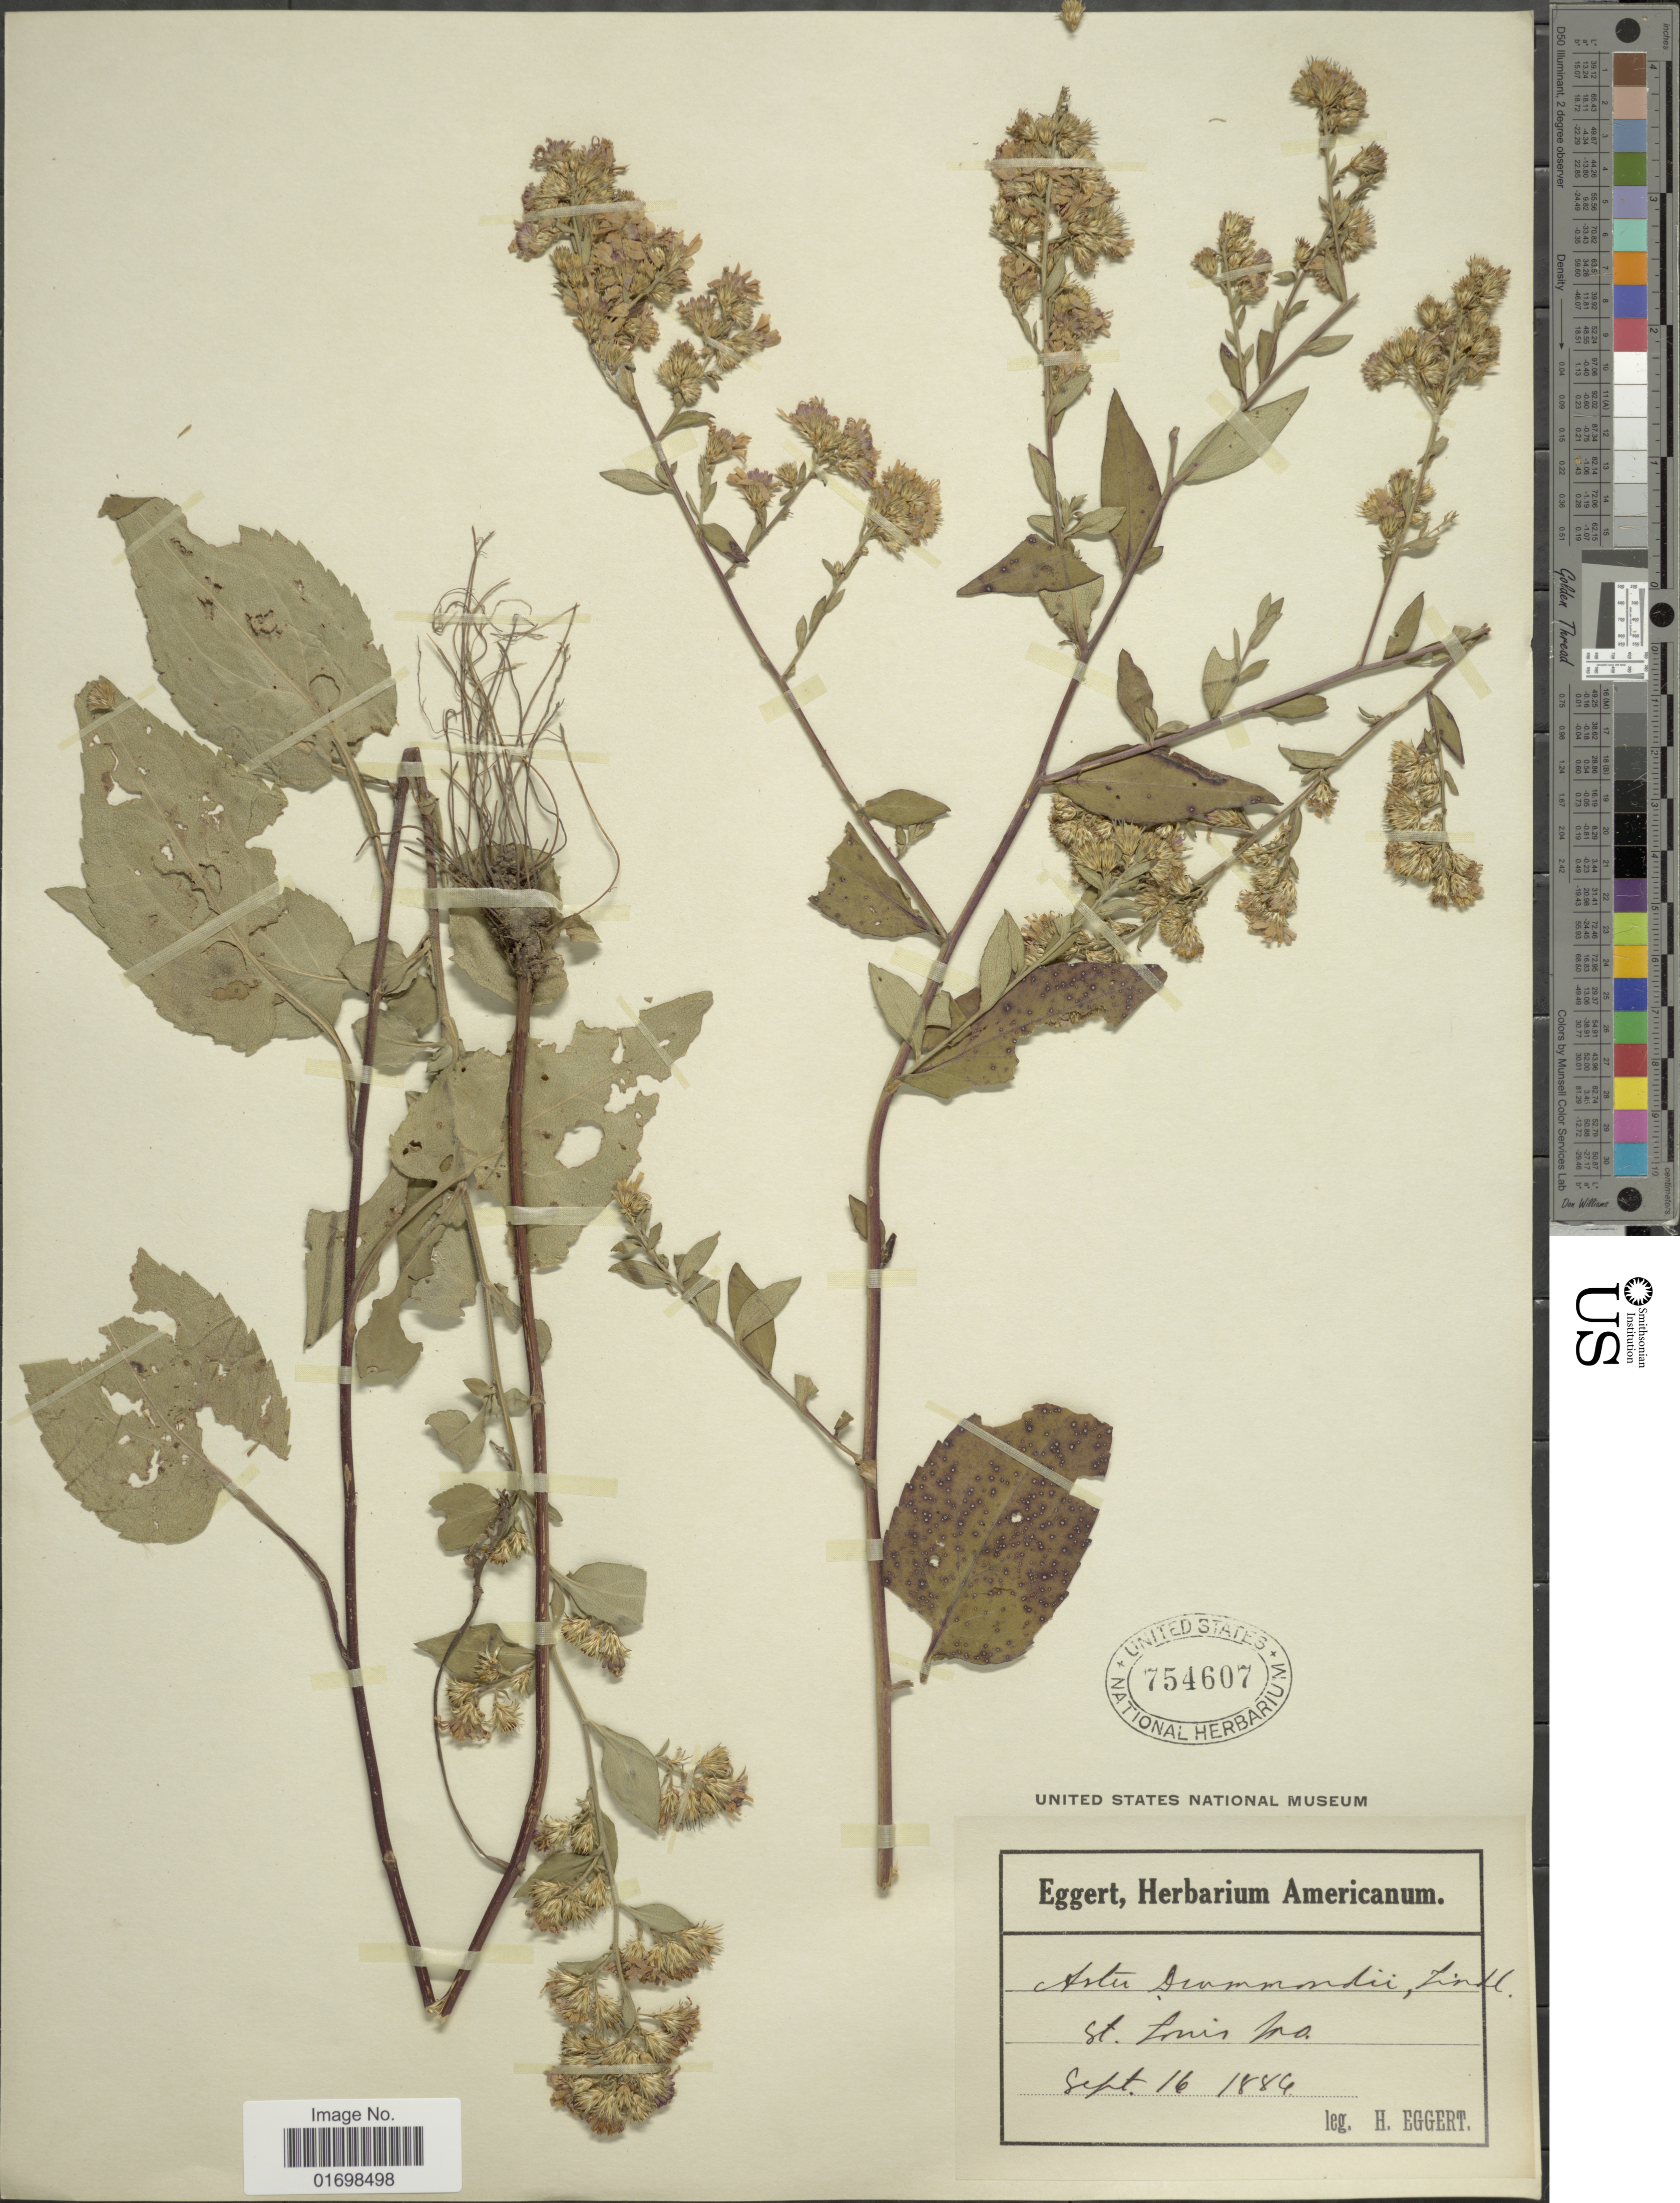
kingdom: Plantae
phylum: Tracheophyta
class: Magnoliopsida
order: Asterales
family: Asteraceae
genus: Symphyotrichum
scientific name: Symphyotrichum drummondii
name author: (Lindl.) G.L. Nesom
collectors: H. Eggert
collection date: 1884-09-16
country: United States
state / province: Missouri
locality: St. Louis Mo.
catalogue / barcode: US 754607